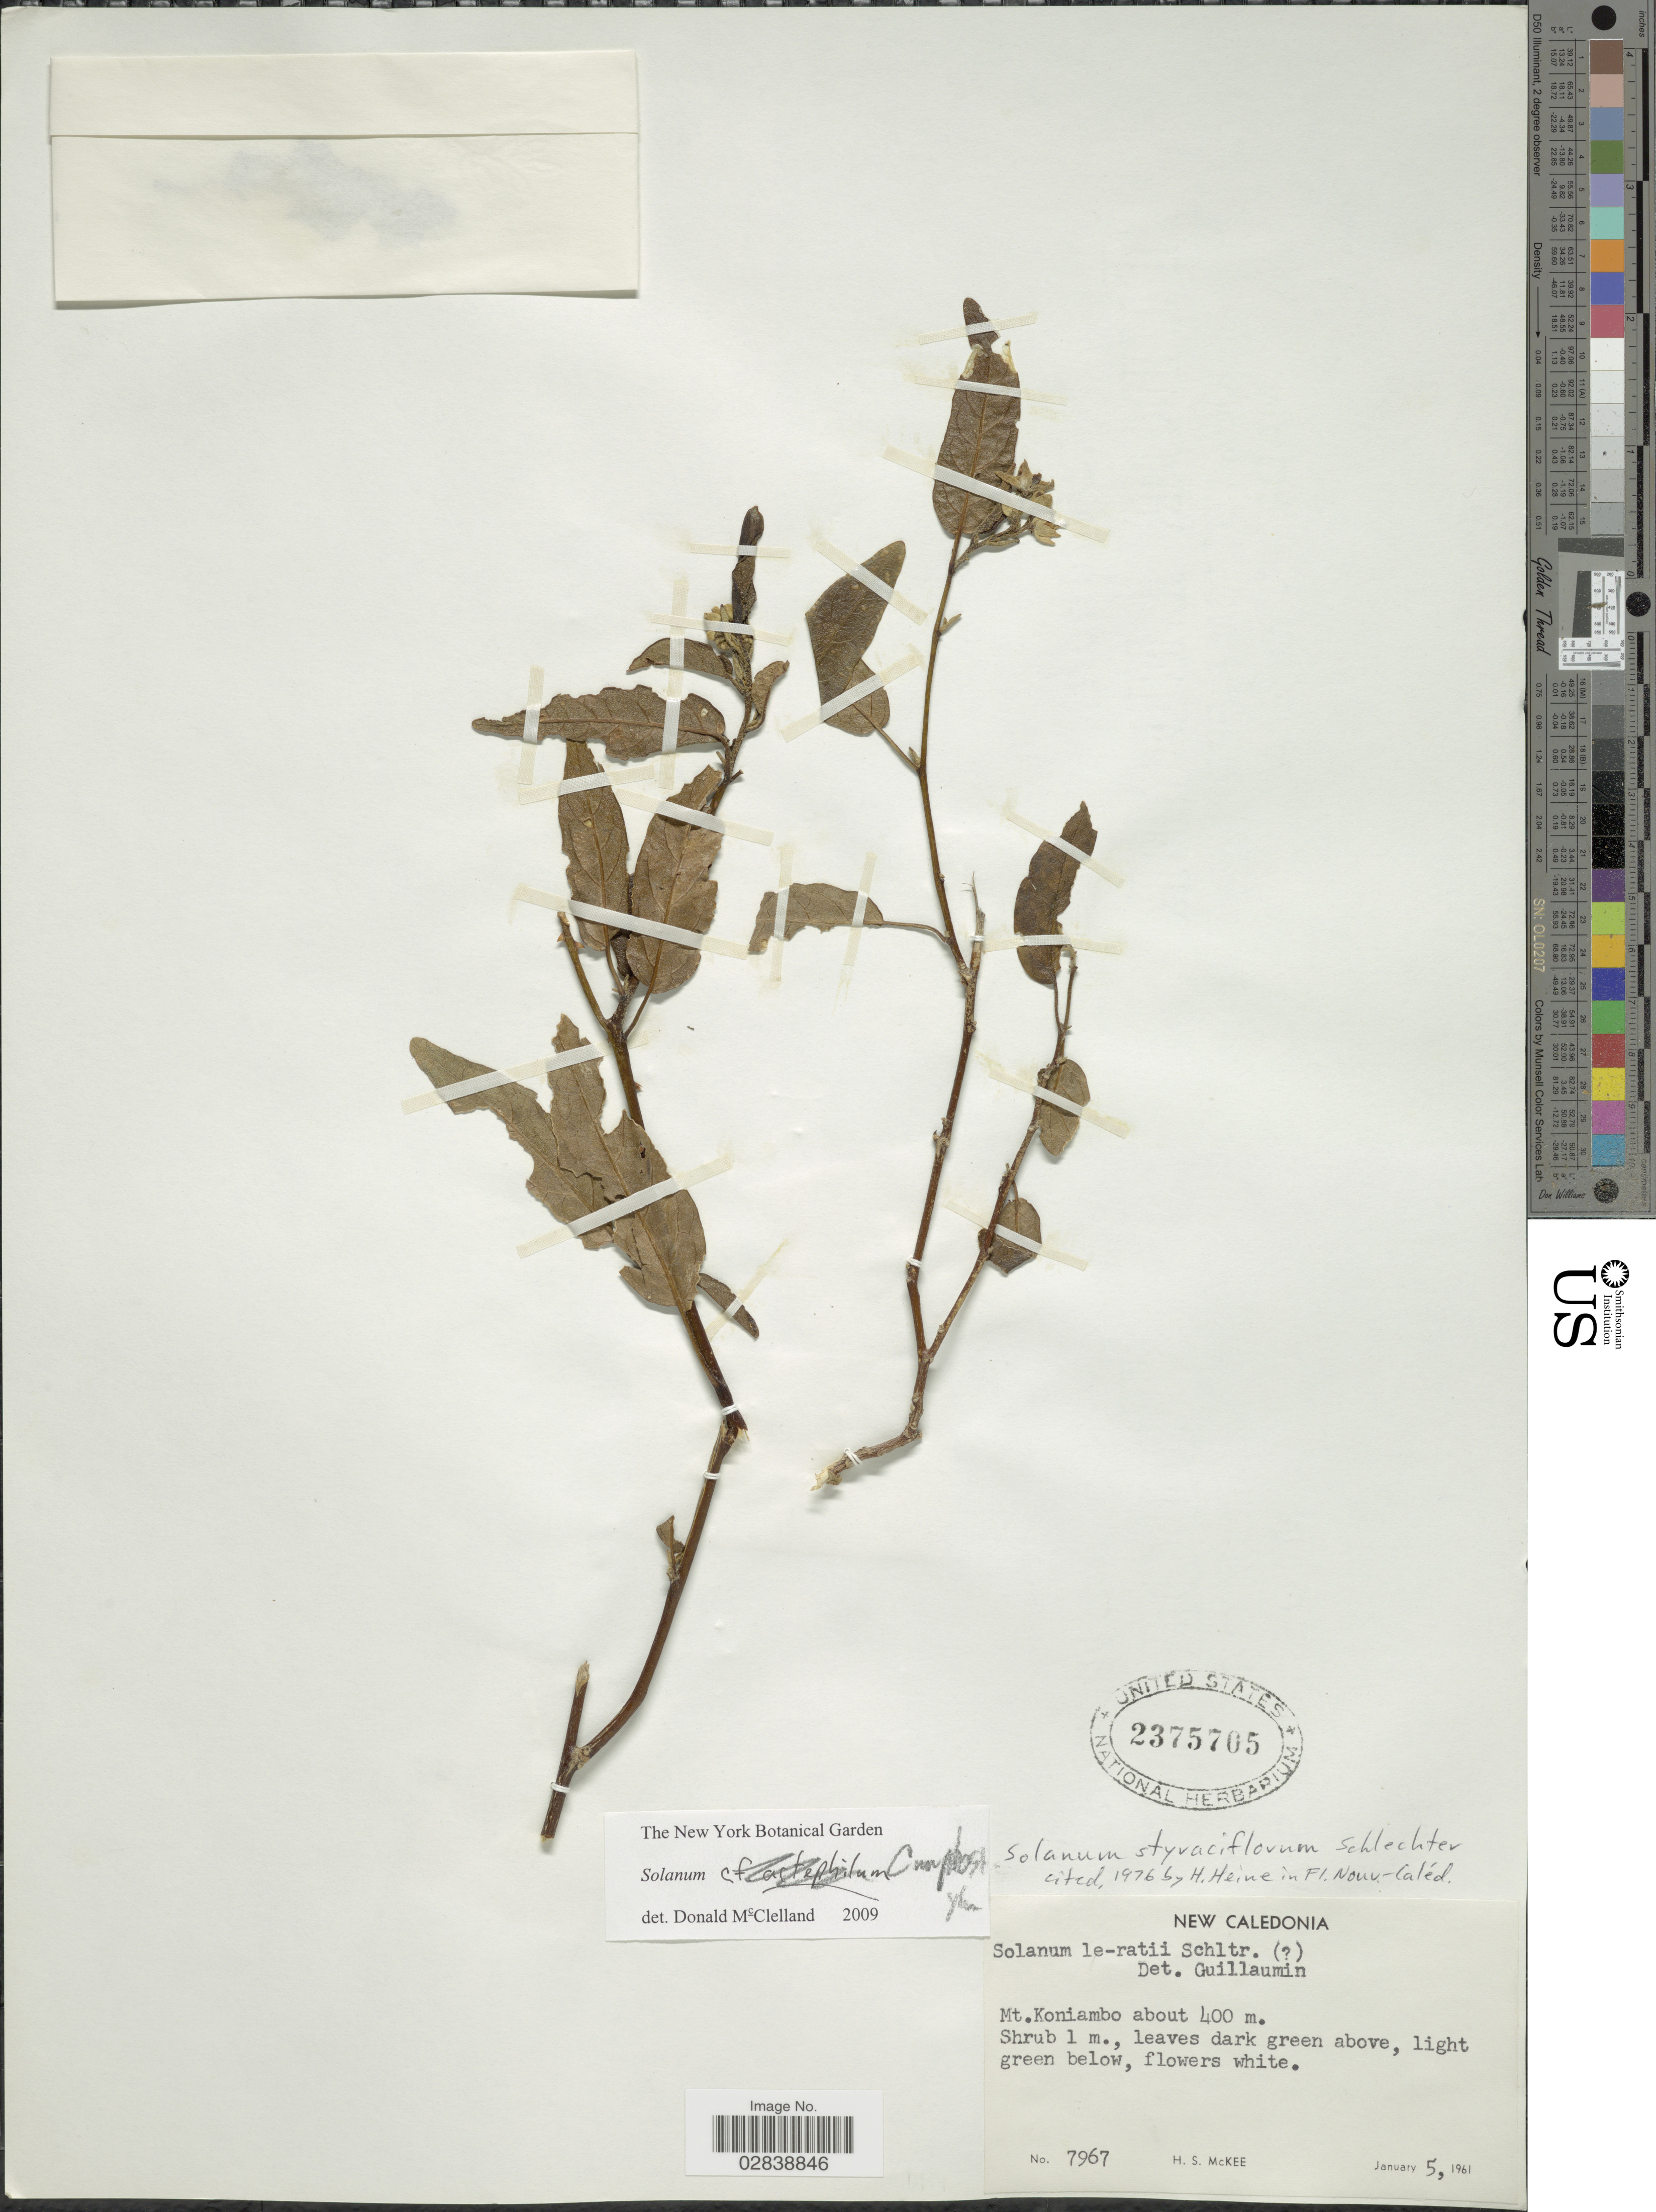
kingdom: Plantae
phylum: Tracheophyta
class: Magnoliopsida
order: Solanales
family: Solanaceae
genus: Solanum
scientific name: Solanum camptostylum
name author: Bitter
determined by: Knapp, S. D.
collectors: H. S. McKee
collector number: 7967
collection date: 1961-01-05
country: New Caledonia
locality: Mt. Koniambo.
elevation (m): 400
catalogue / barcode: US 2375705